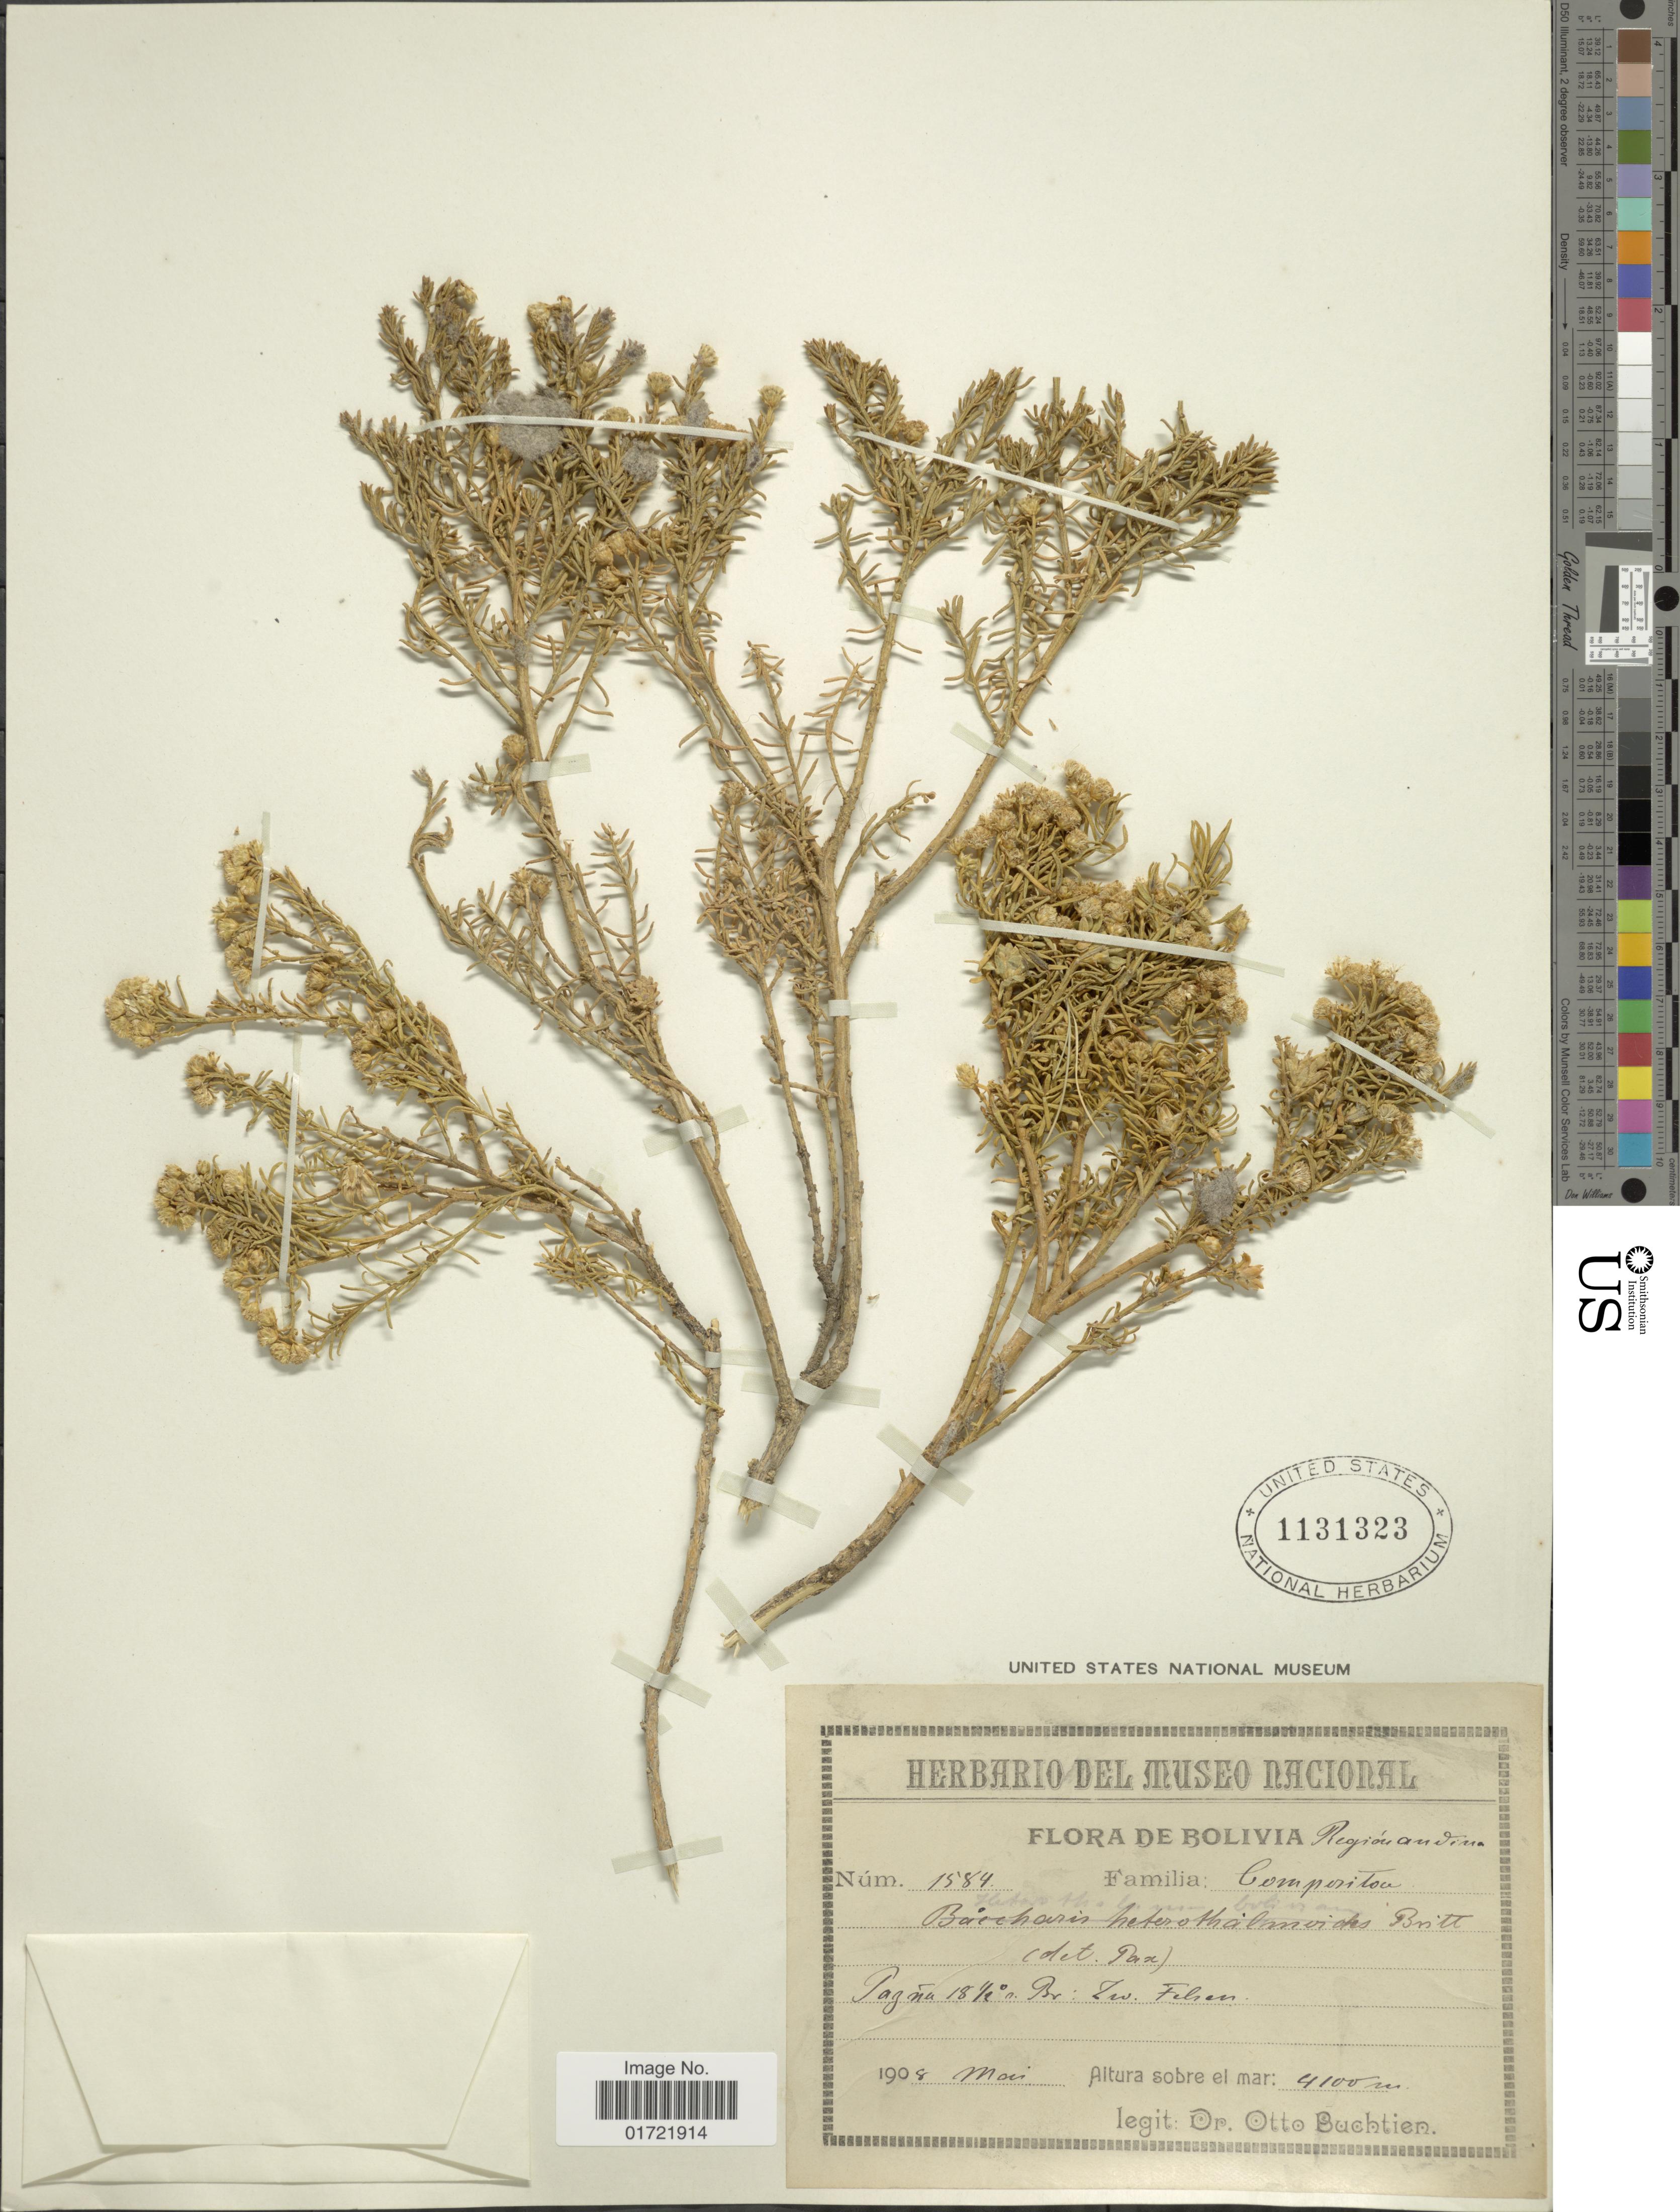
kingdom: Plantae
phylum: Tracheophyta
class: Magnoliopsida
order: Asterales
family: Asteraceae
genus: Baccharis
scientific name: Baccharis bolivensis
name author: (Wedd.) Cabrera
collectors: O. Buchtien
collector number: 1584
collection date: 1908-05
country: Bolivia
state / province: Oruro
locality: Region Andina. Pazña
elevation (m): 4100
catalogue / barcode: US 1131323